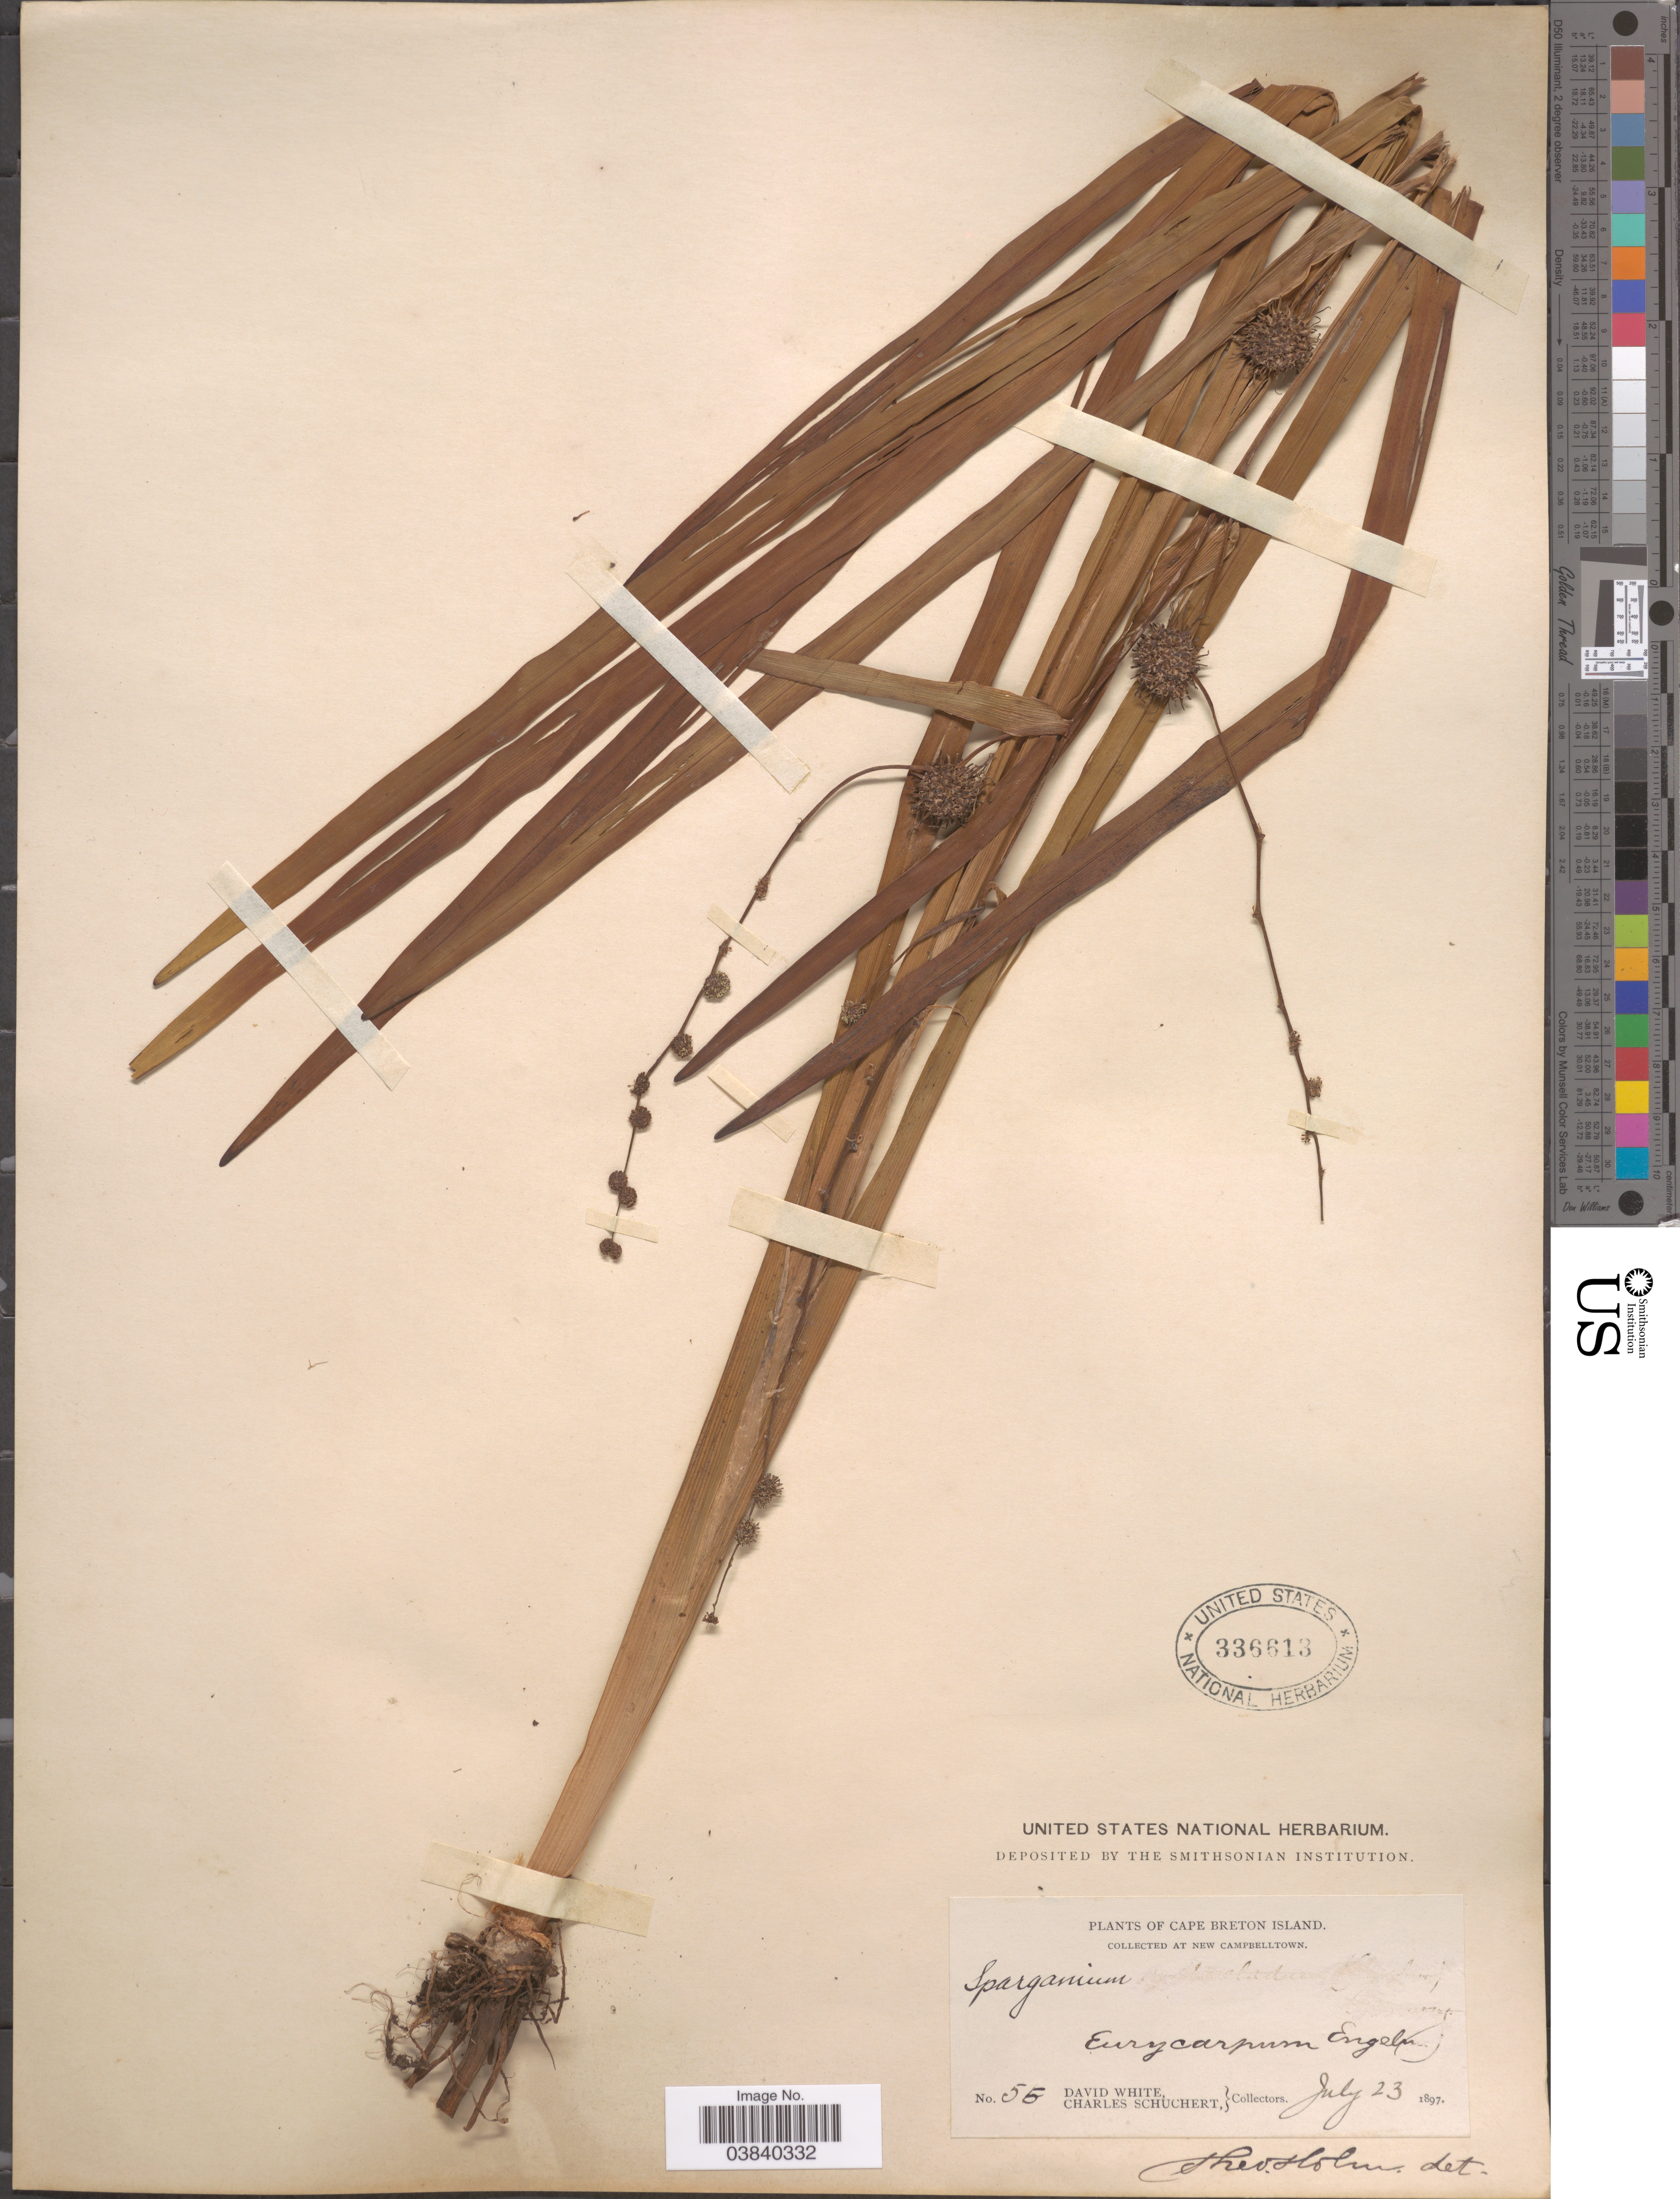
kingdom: Plantae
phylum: Tracheophyta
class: Liliopsida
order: Poales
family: Typhaceae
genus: Sparganium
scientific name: Sparganium eurycarpum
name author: Engelm.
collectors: D. White & C. Schuchert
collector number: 56*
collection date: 1897-07-23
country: Canada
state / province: Nova Scotia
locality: Cape Breton Island. At New Campbelltown.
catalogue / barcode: US 336613